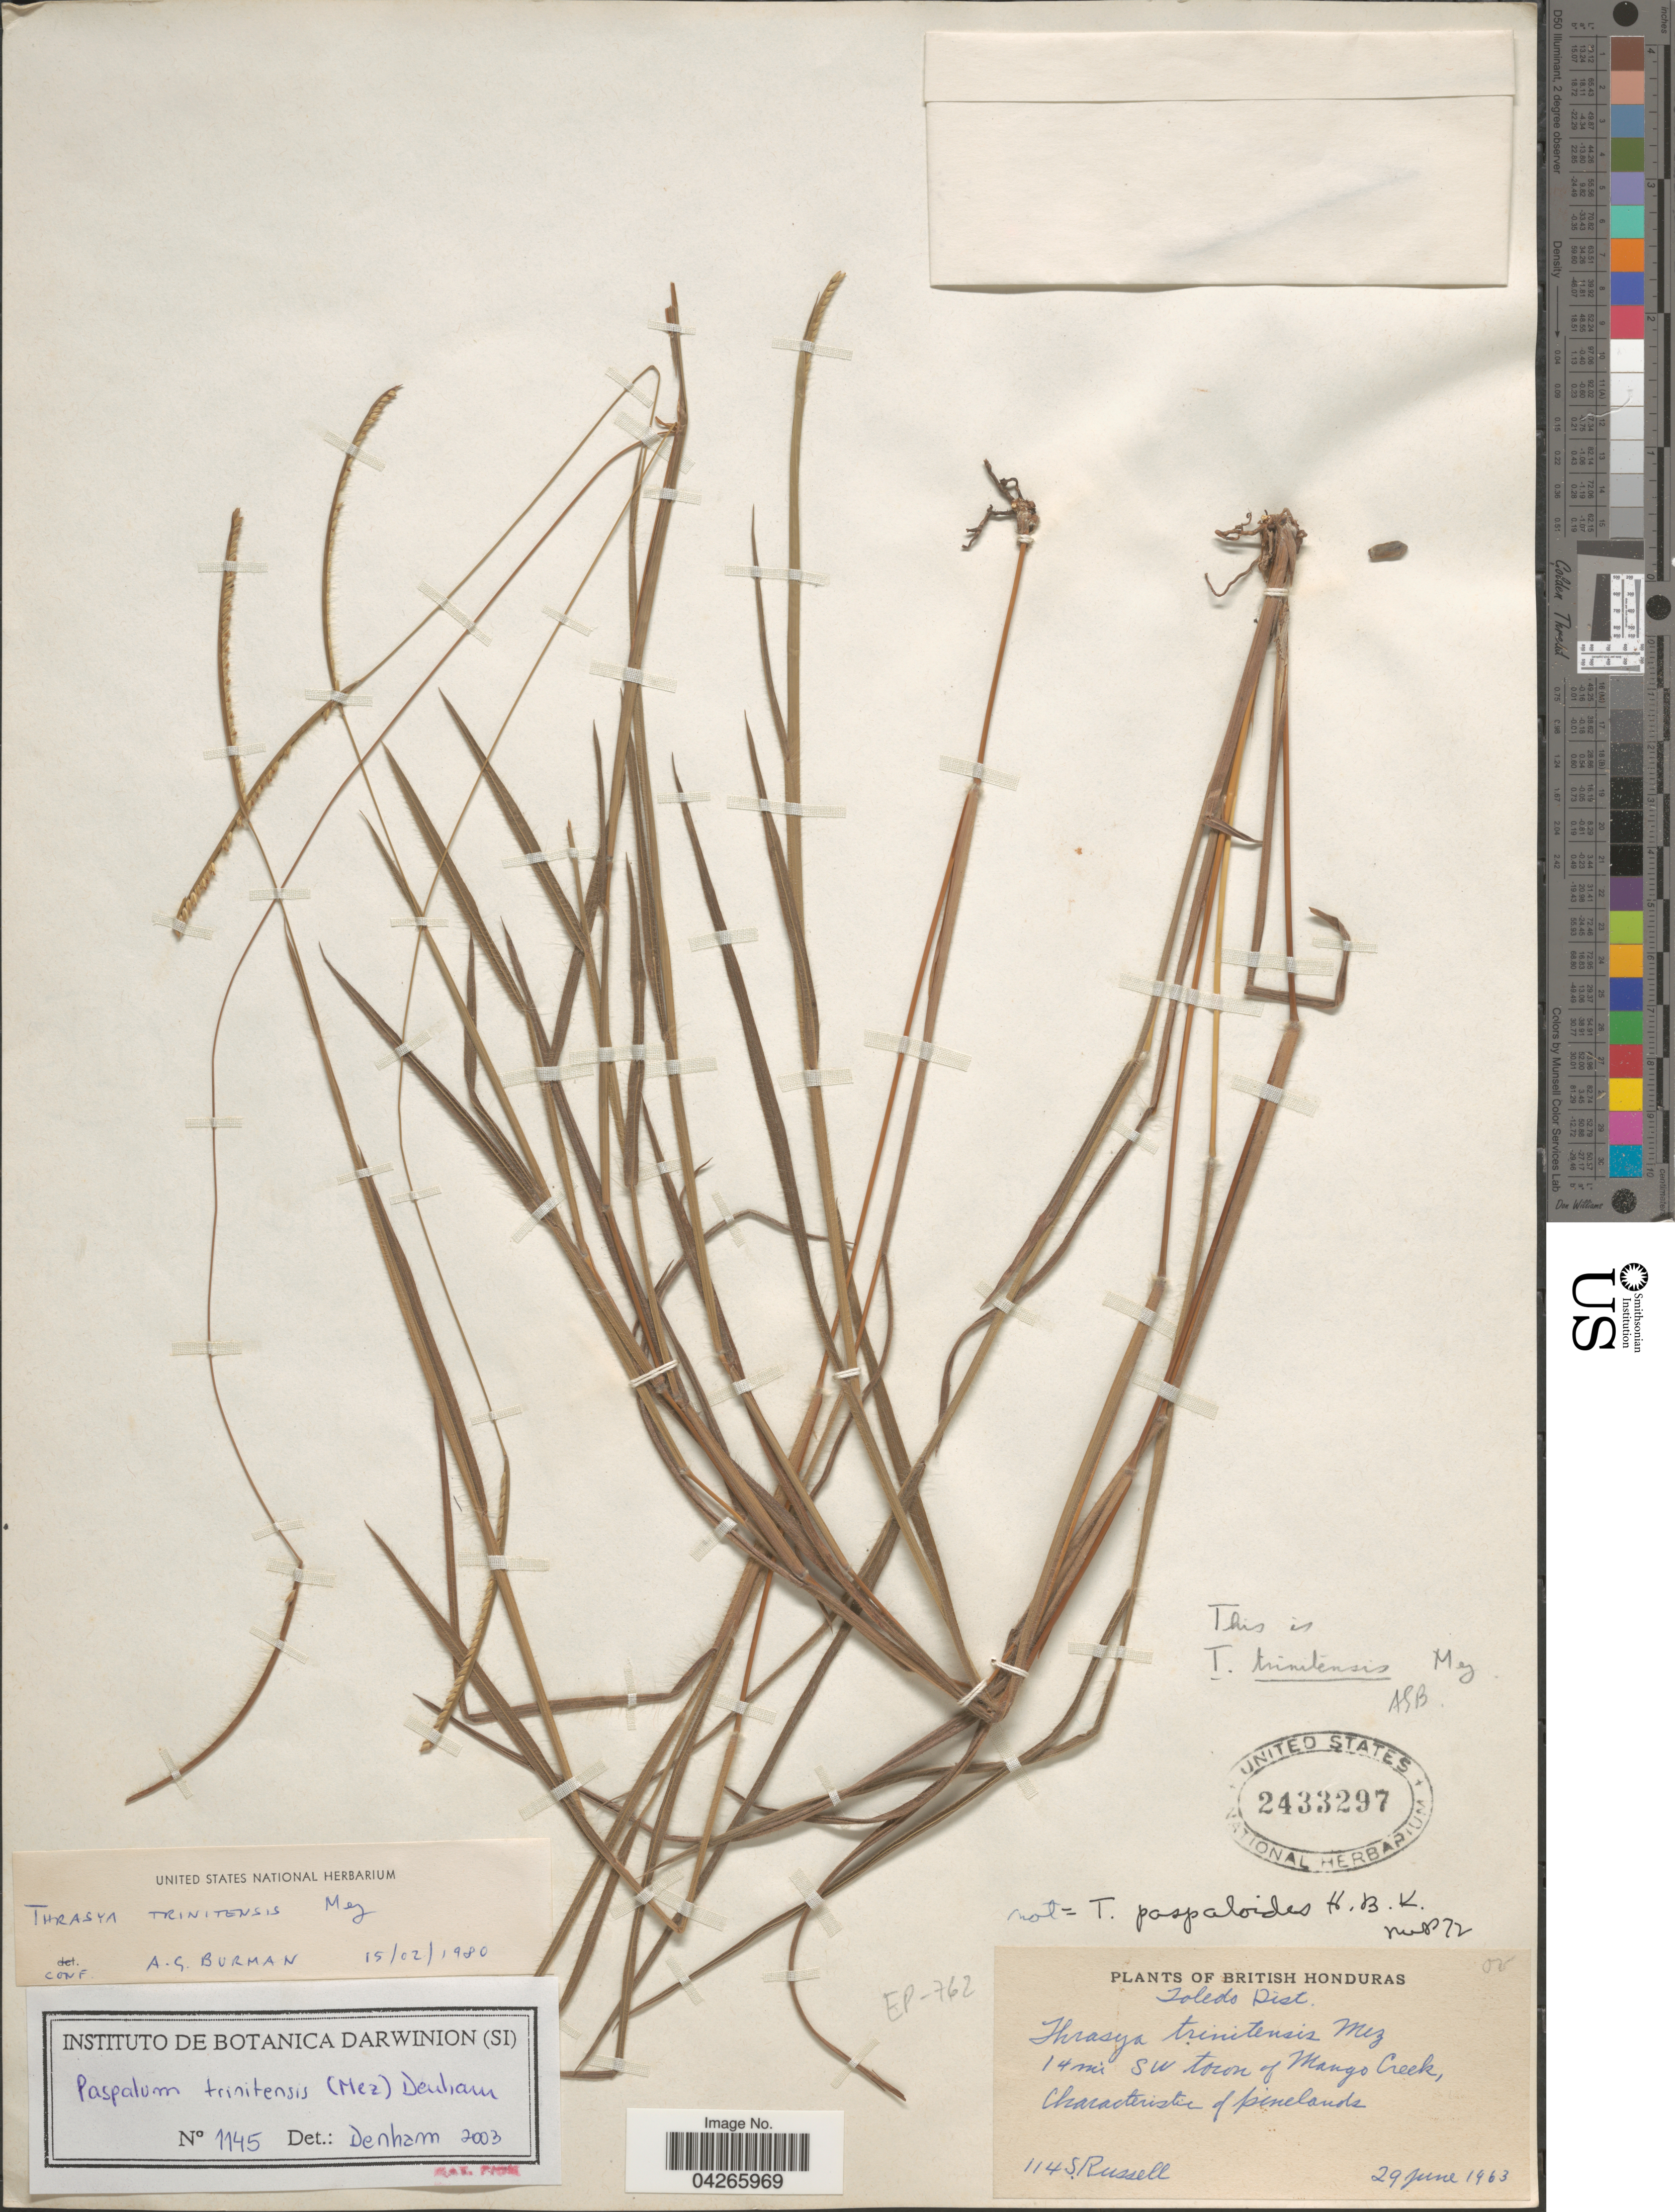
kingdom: Plantae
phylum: Tracheophyta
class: Liliopsida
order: Poales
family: Poaceae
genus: Paspalum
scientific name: Paspalum trinitense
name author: (Mez) S. Denham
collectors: S. Russell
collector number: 114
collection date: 1963-06-29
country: Belize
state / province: Toledo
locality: British Honduras. Toledo Dist. 14 mi SW town of Mango Creek.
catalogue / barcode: US 2433297